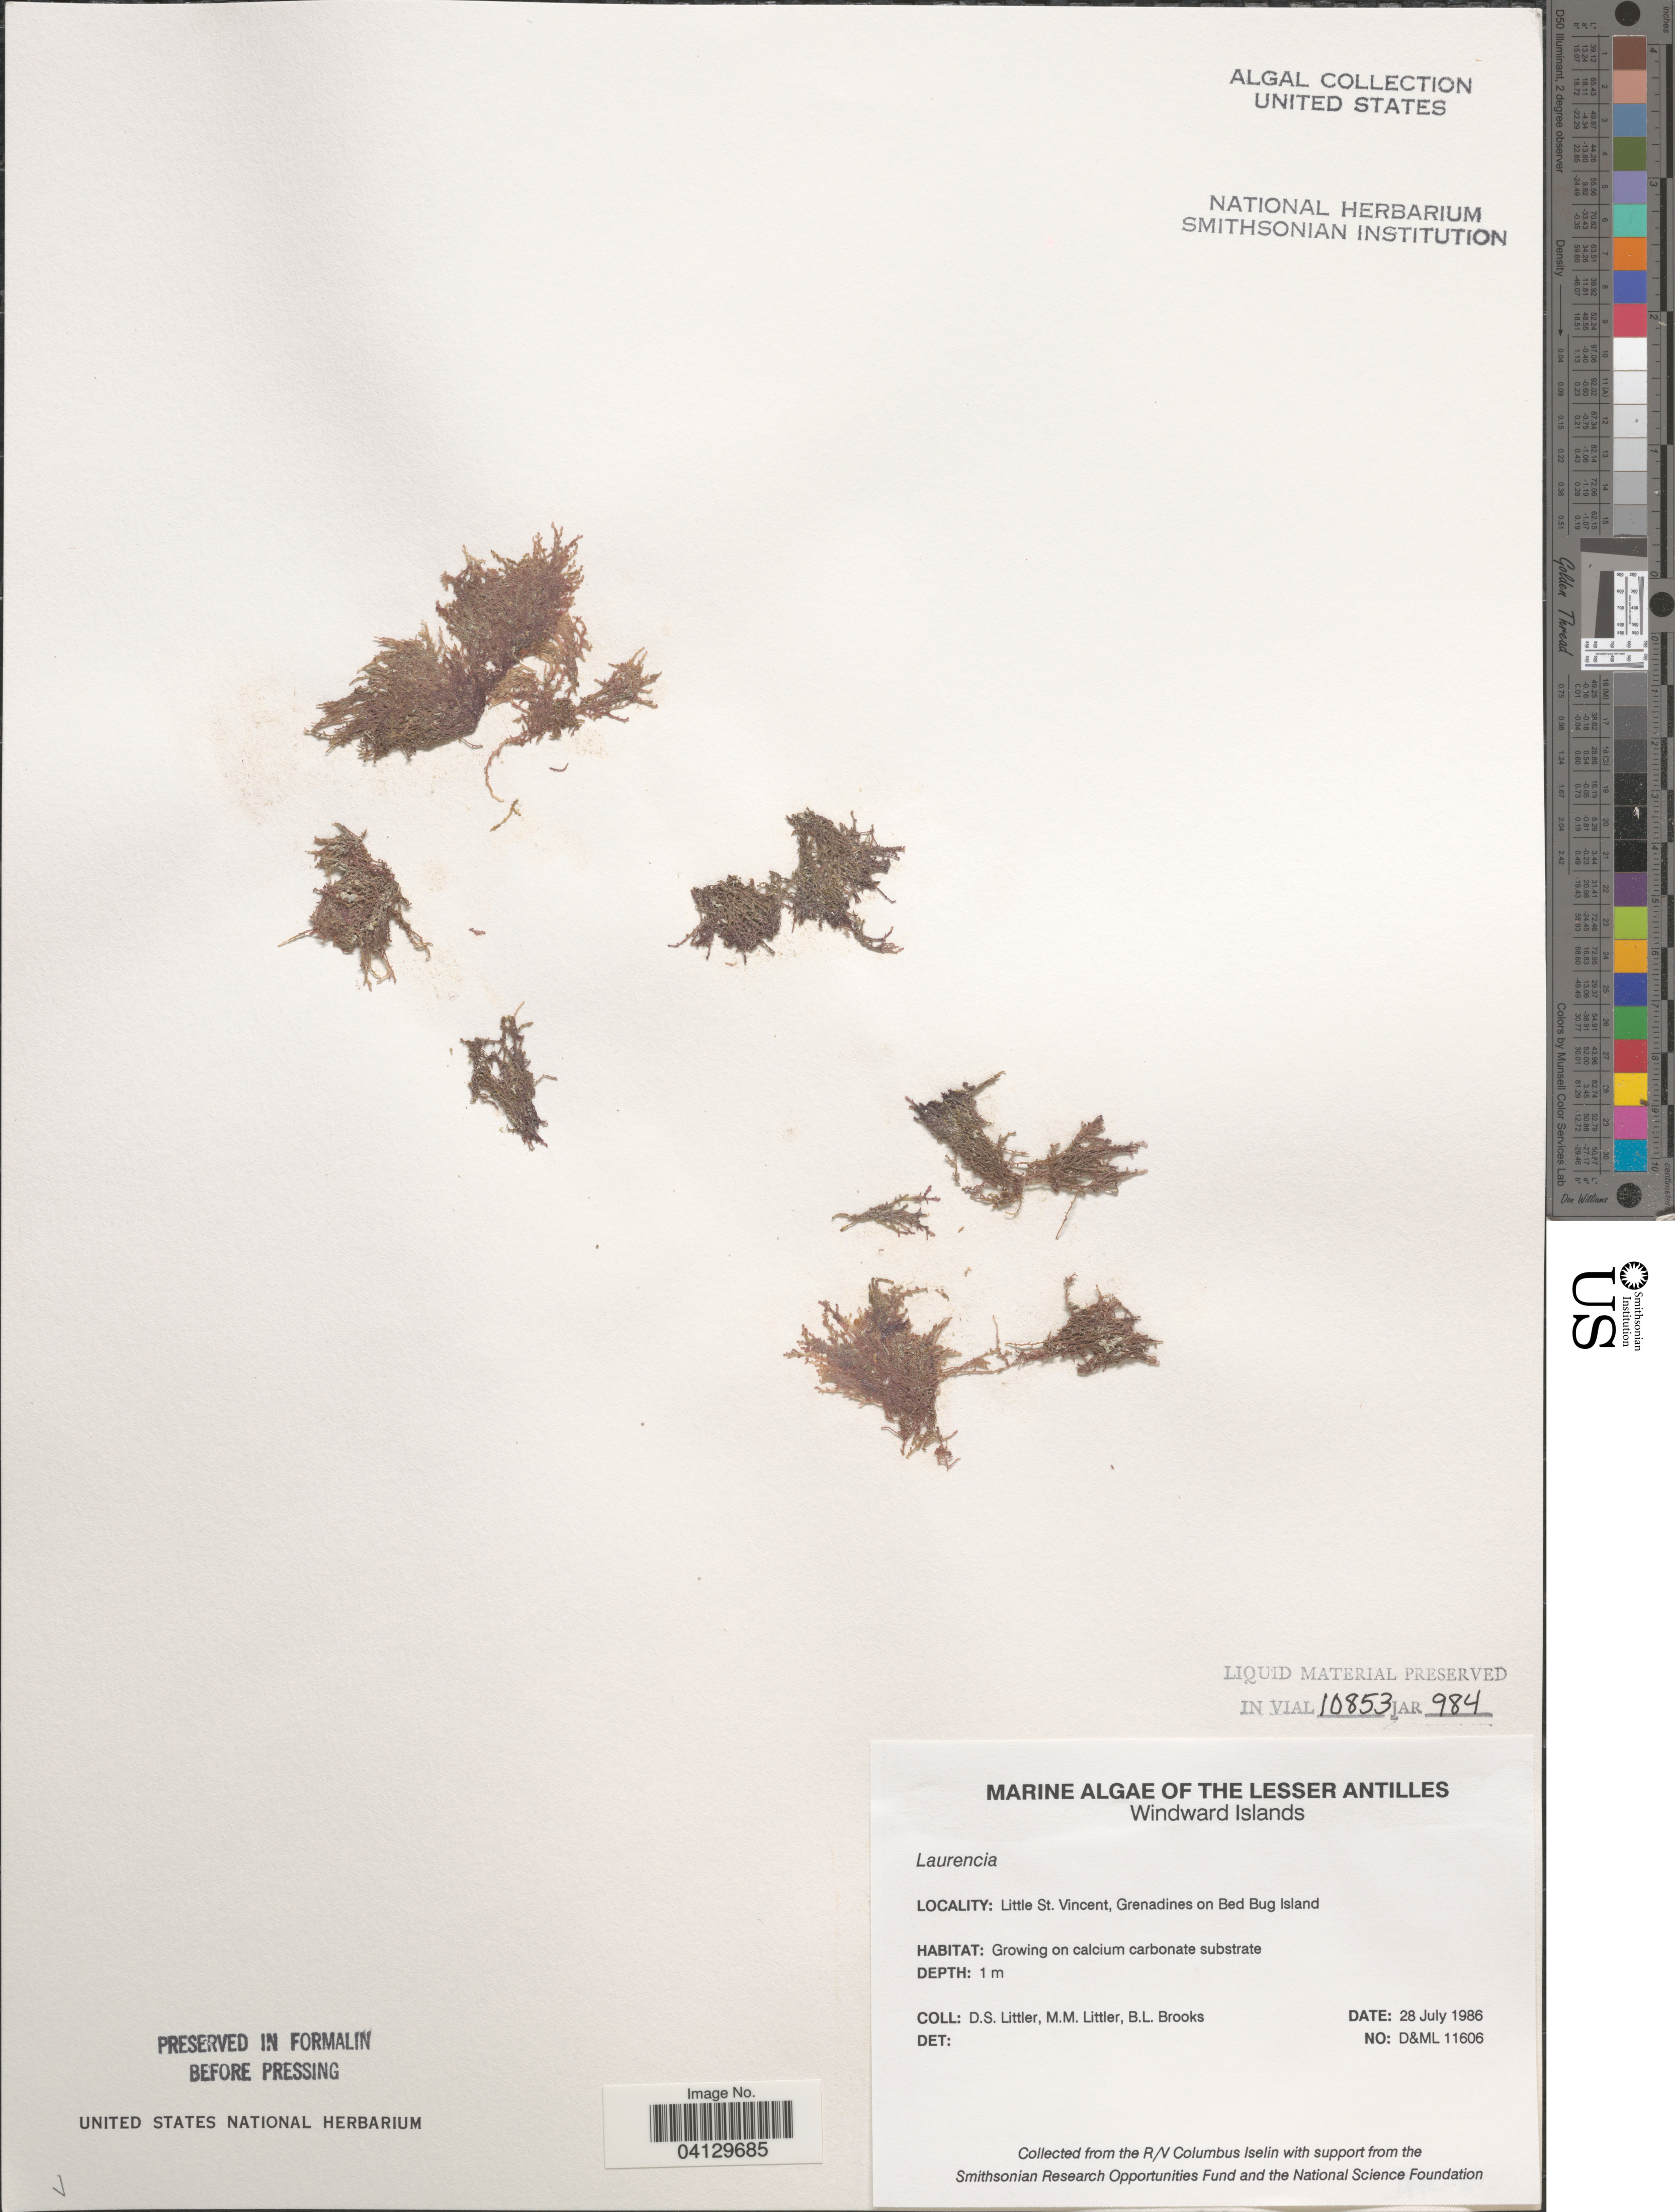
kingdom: Plantae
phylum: Rhodophyta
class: Florideophyceae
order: Ceramiales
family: Rhodomelaceae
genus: Laurencia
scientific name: Laurencia sp.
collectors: D. S. Littler & B. Brooks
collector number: D&ML11606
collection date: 1986-07-28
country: St. Vincent - Grenadines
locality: The Lesser Antilles. Windward Islands. Little St. Vincent, on Bed Bug Island.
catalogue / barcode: US 328726